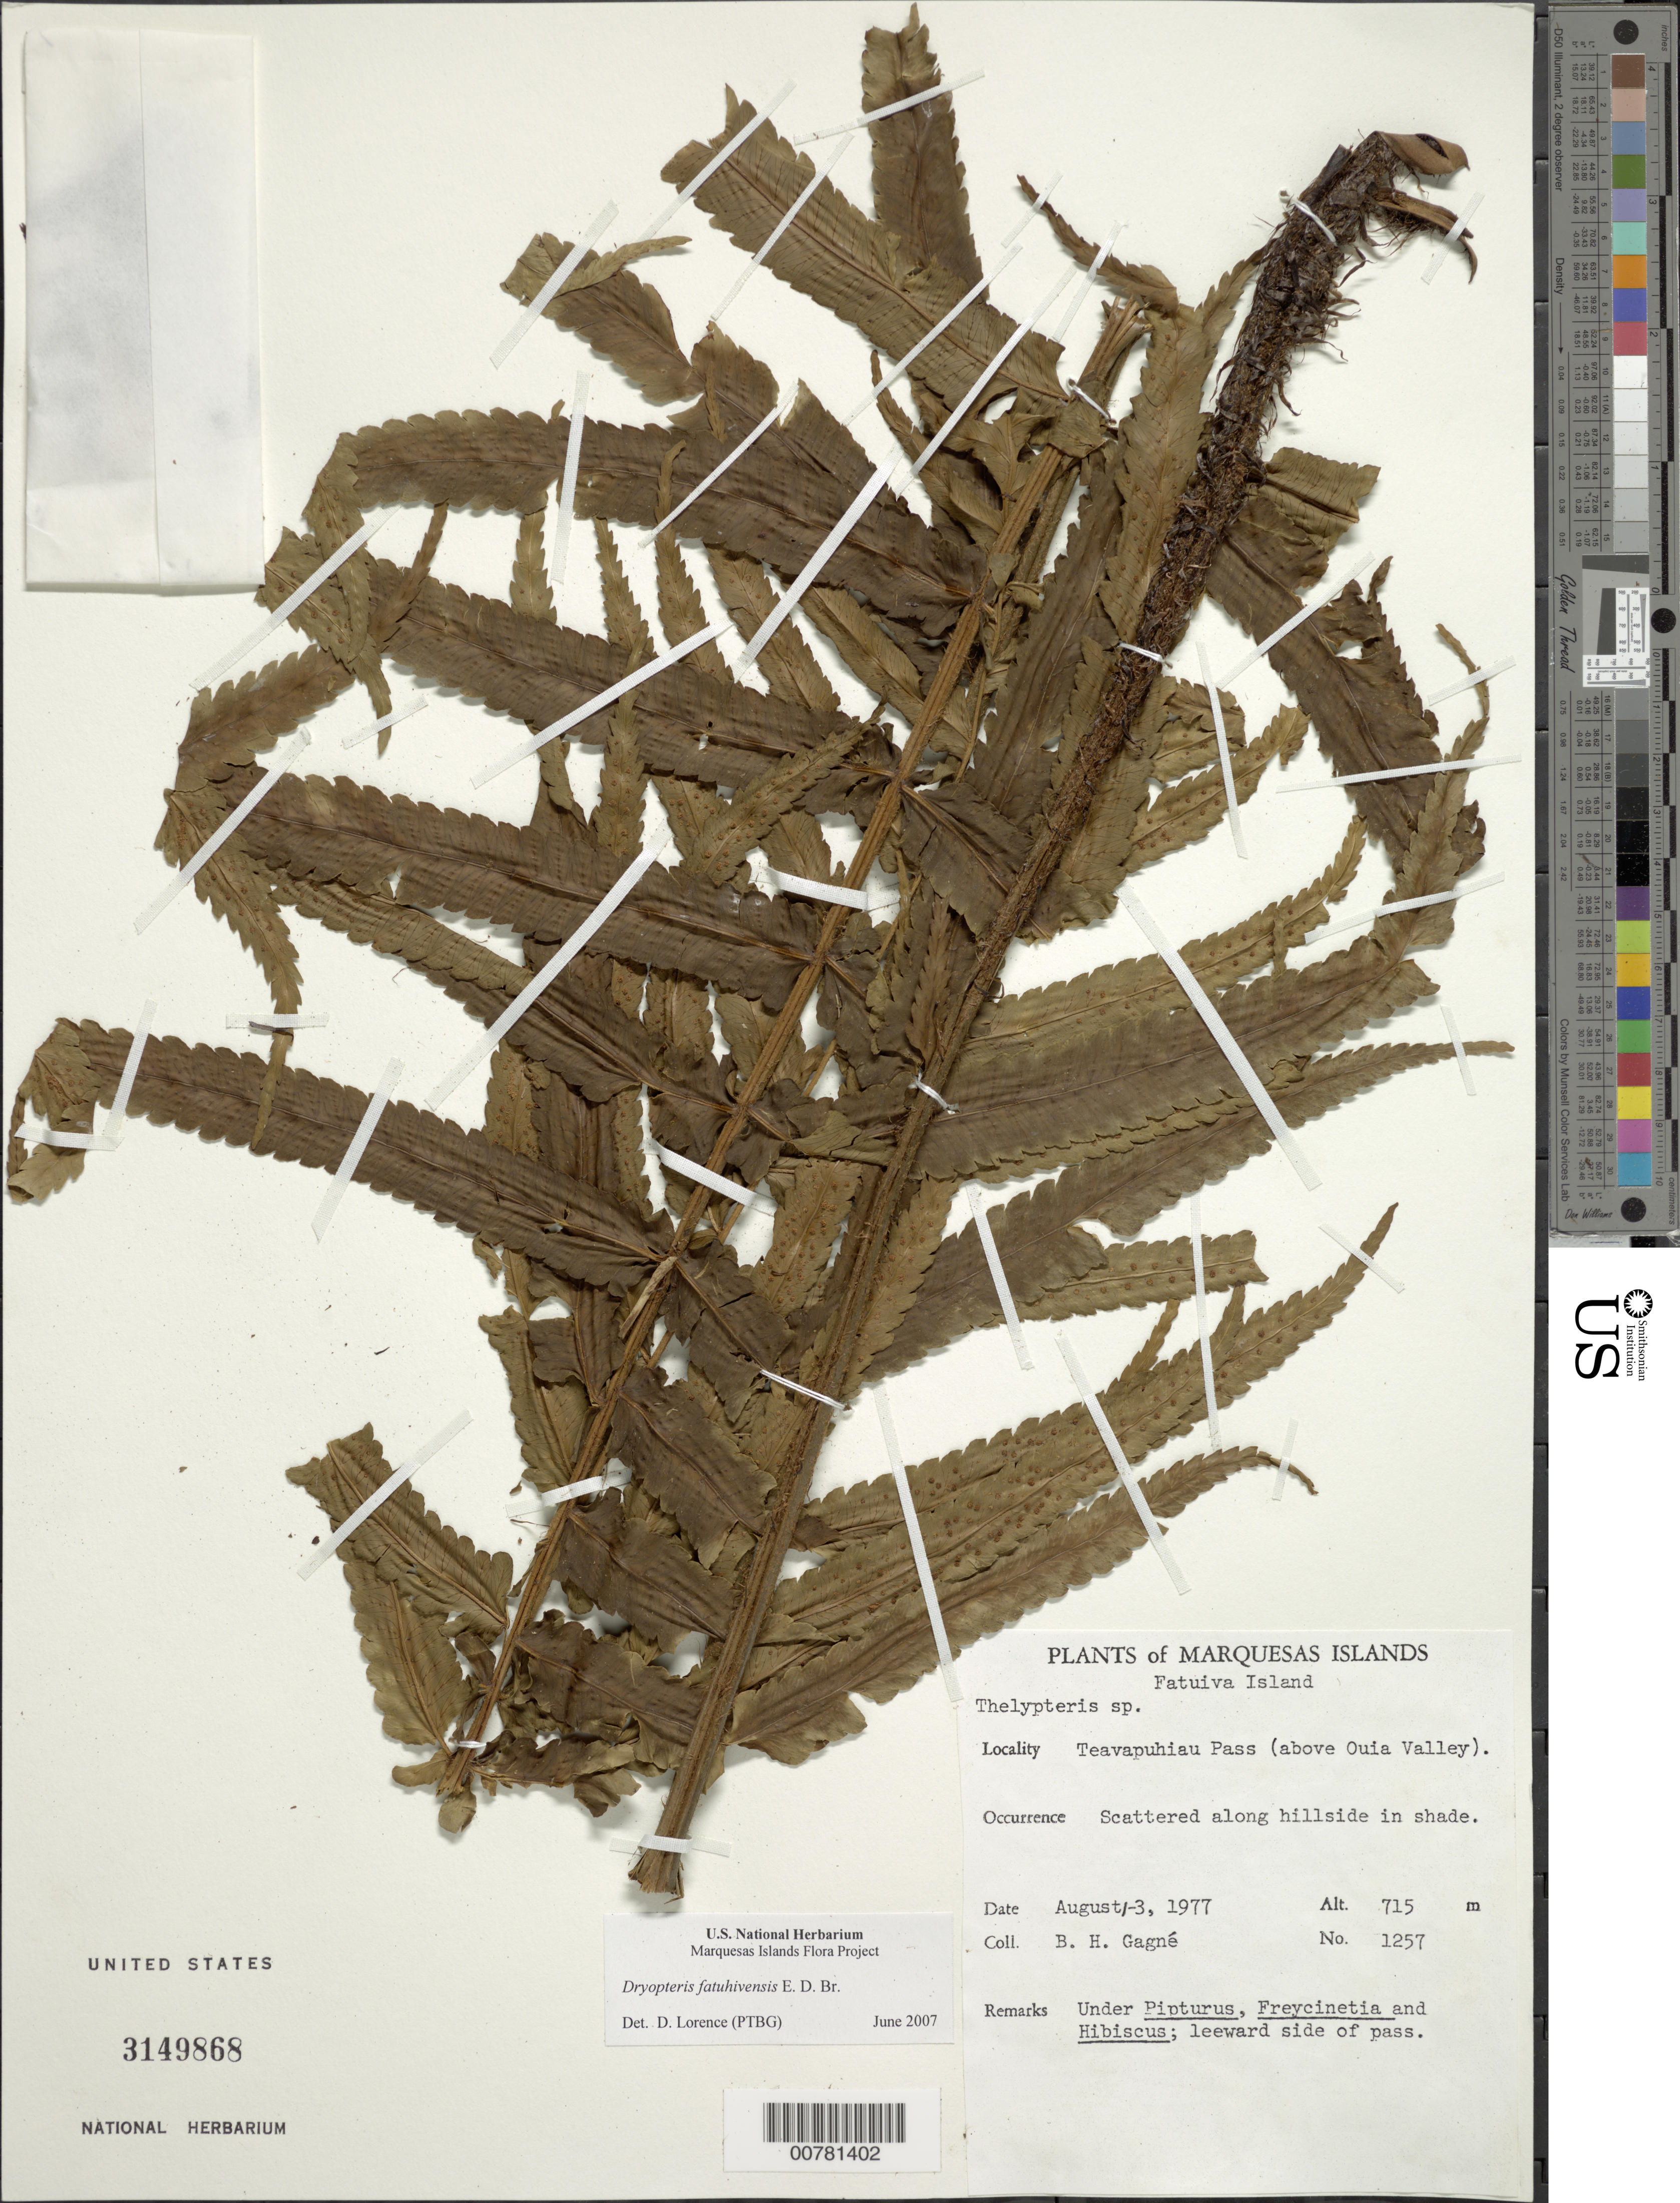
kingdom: Plantae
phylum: Tracheophyta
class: Polypodiopsida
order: Polypodiales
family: Dryopteridaceae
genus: Dryopteris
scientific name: Dryopteris fatuhivensis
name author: E.D. Br.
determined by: Lorence, David H., (PTBG), National Tropical Botanical Garden (UNITED STATES)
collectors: B. H. Gagné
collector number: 1257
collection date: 1977-08-01/1977-08-03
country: French Polynesia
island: Fatu Hiva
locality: Teavapuhiau Pass (above ouia Valley)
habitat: Scattered along hillside in shade; under Pipturus, Freycinetia and Hibiscus; leeward side of pass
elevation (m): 715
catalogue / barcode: US 3149868